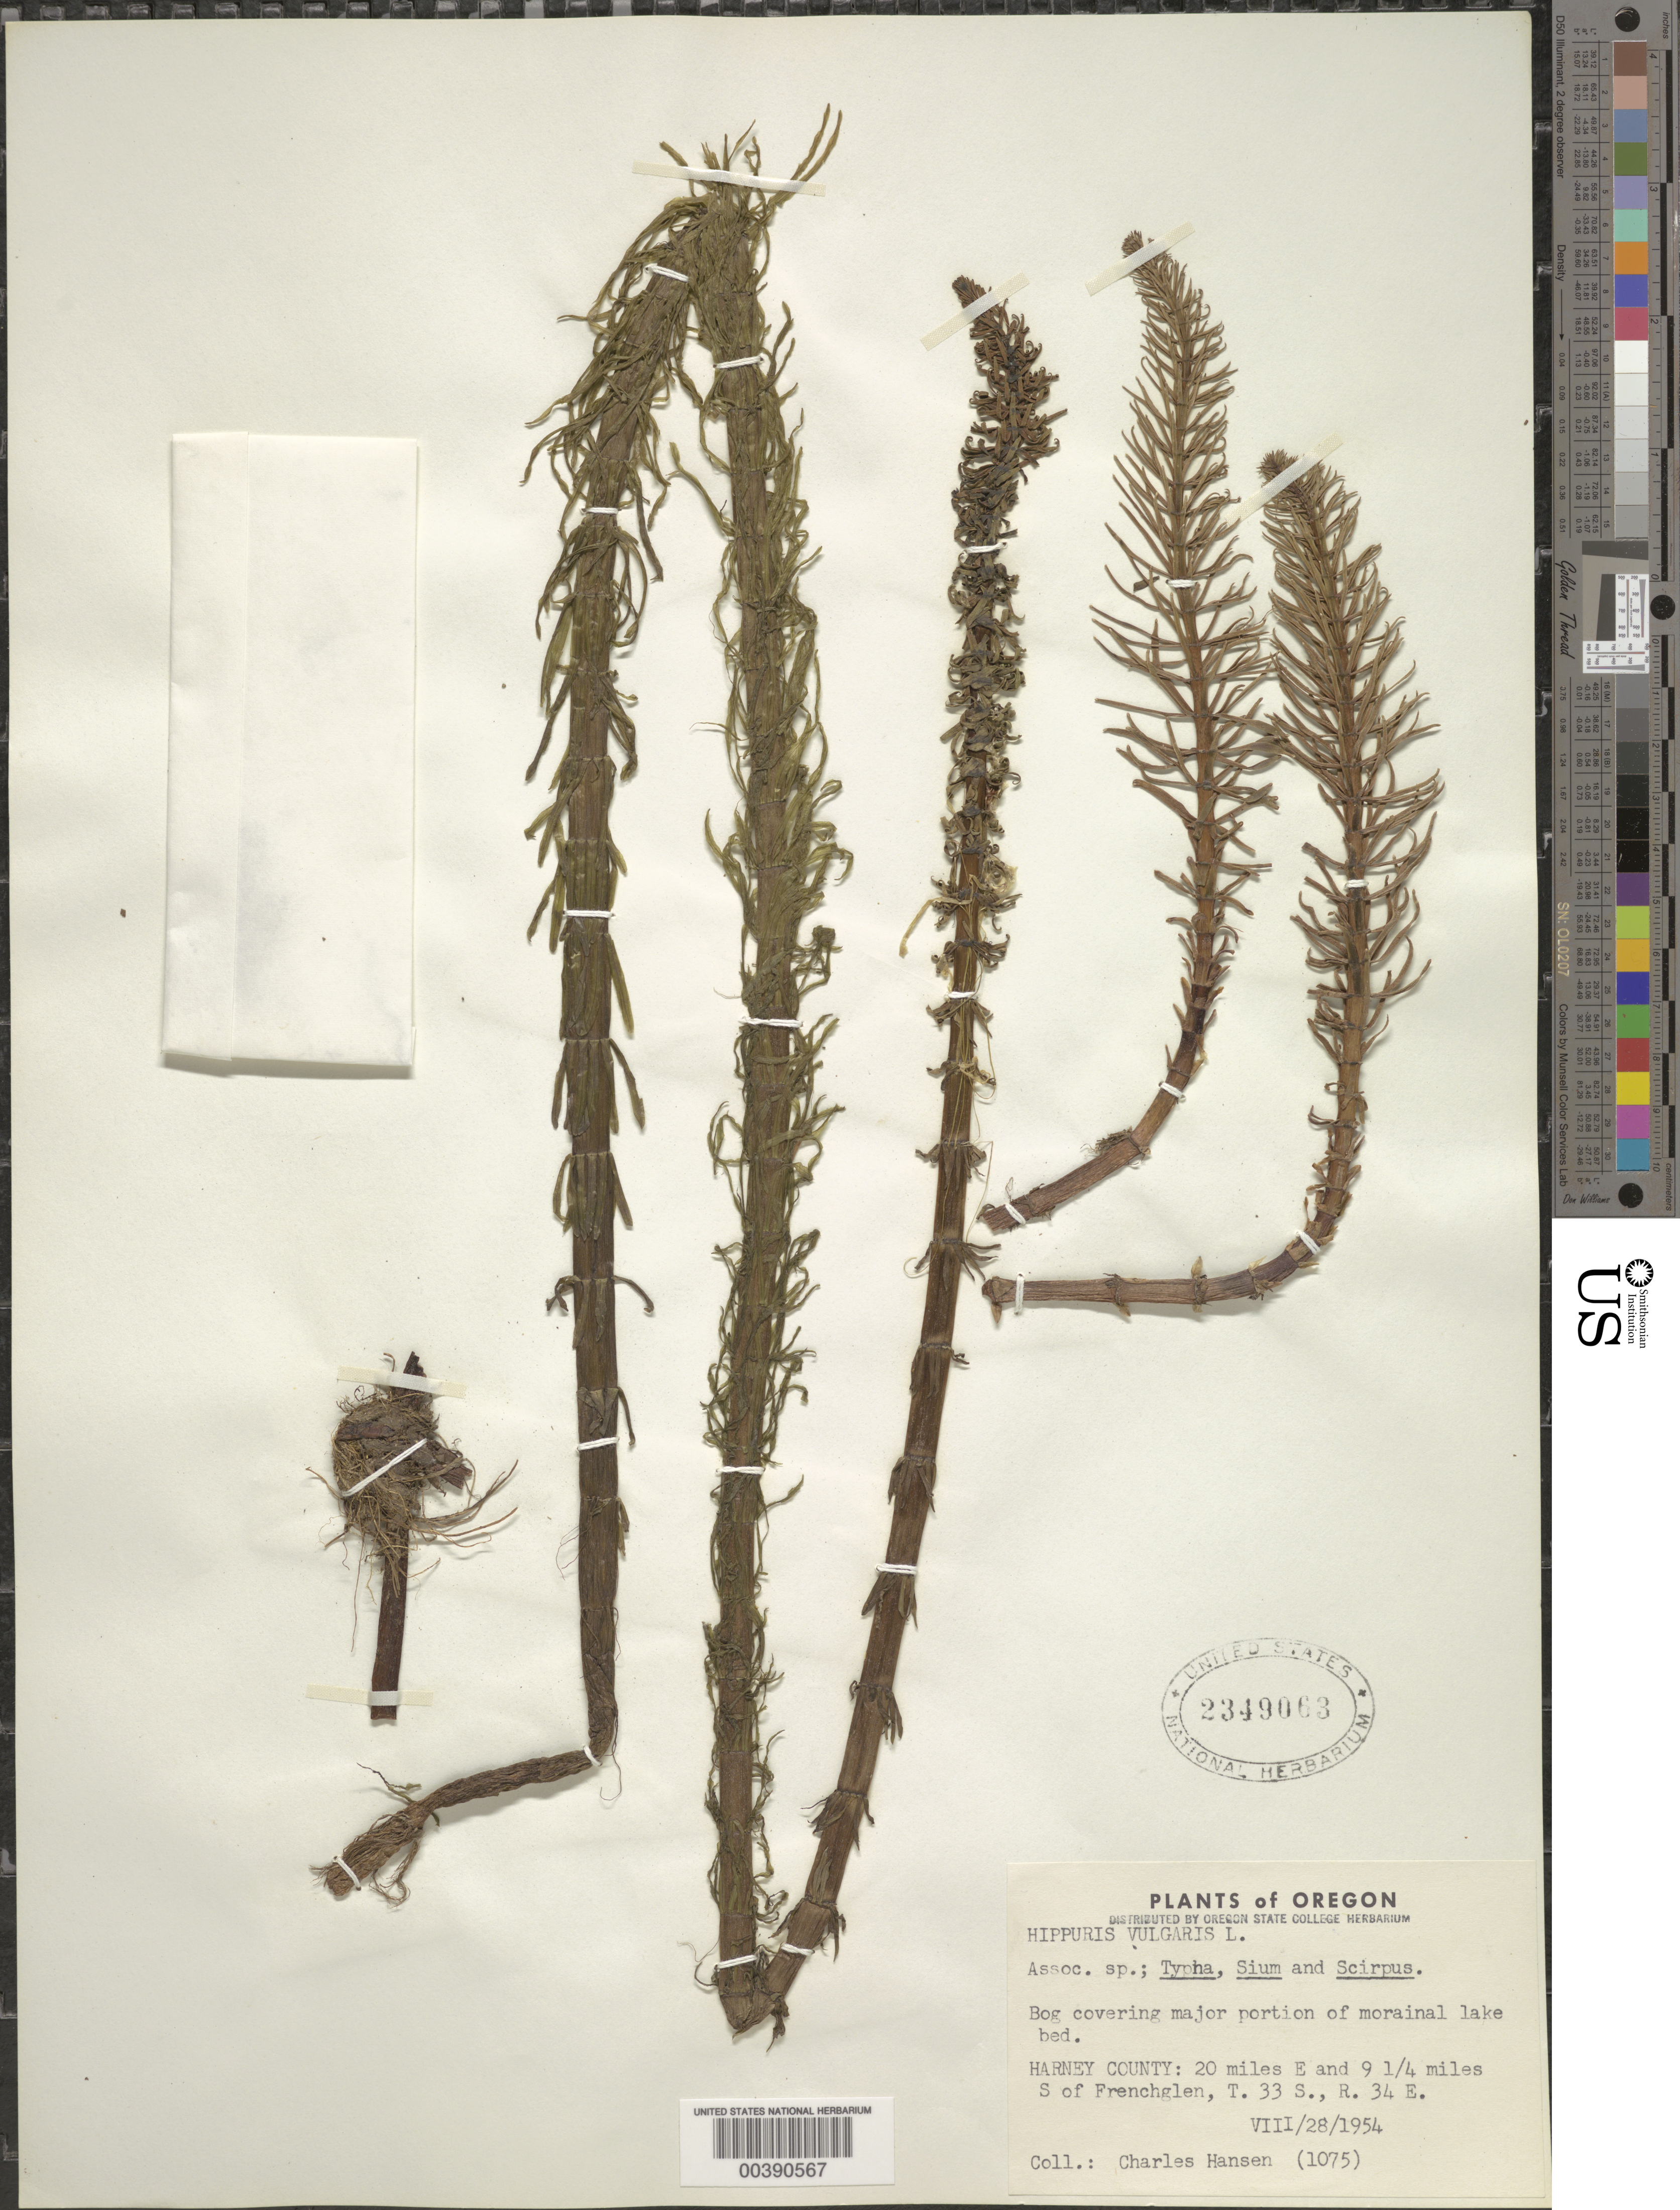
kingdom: Plantae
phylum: Tracheophyta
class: Magnoliopsida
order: Lamiales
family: Plantaginaceae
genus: Hippuris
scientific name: Hippuris vulgaris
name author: L.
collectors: C. Hansen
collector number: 1075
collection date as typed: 28 Aug 1954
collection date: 1954-08-28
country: United States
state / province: Oregon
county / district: Harney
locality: Se of frenchglen, t. 33 s., r. 34 e.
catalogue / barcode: US 2349063